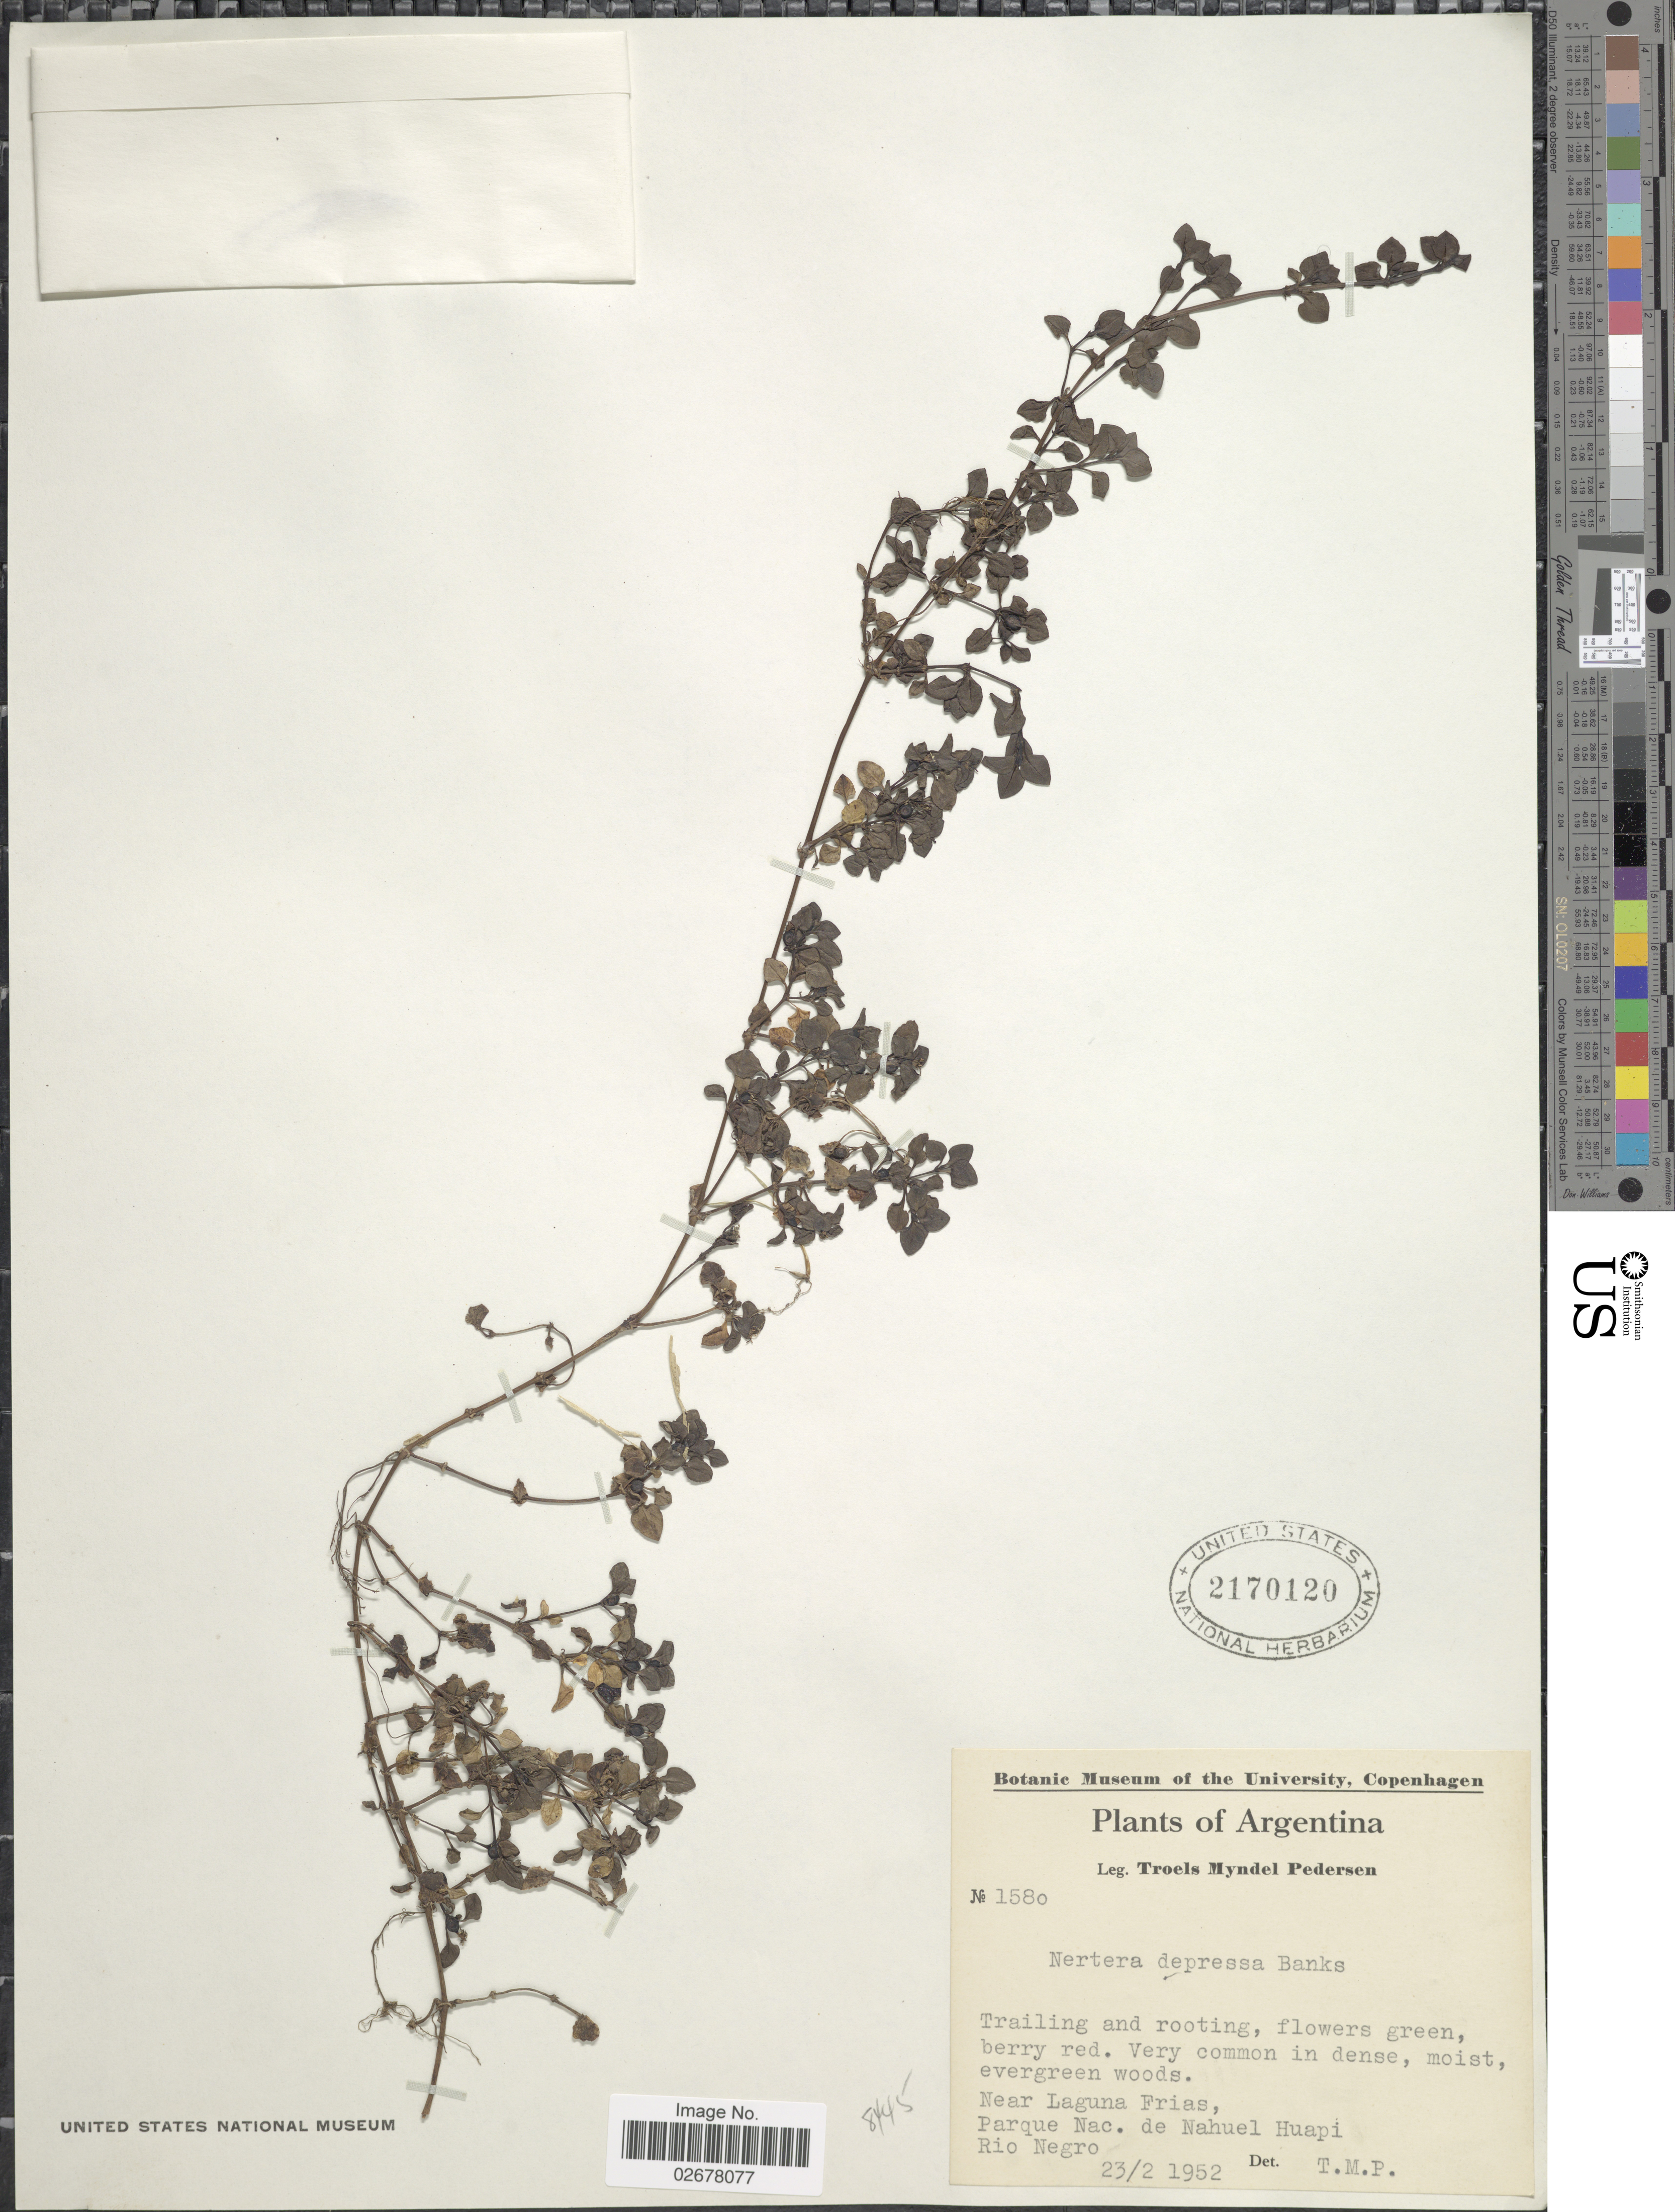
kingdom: Plantae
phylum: Tracheophyta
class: Magnoliopsida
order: Gentianales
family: Rubiaceae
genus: Nertera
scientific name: Nertera depressa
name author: Banks & Sol. ex Gaertn.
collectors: T. Pederson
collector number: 1580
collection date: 1952-02-23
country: Argentina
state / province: Rio Negro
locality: Near Laguna Frias, Parque Nac. de Nahuel Huapi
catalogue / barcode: US 2170120